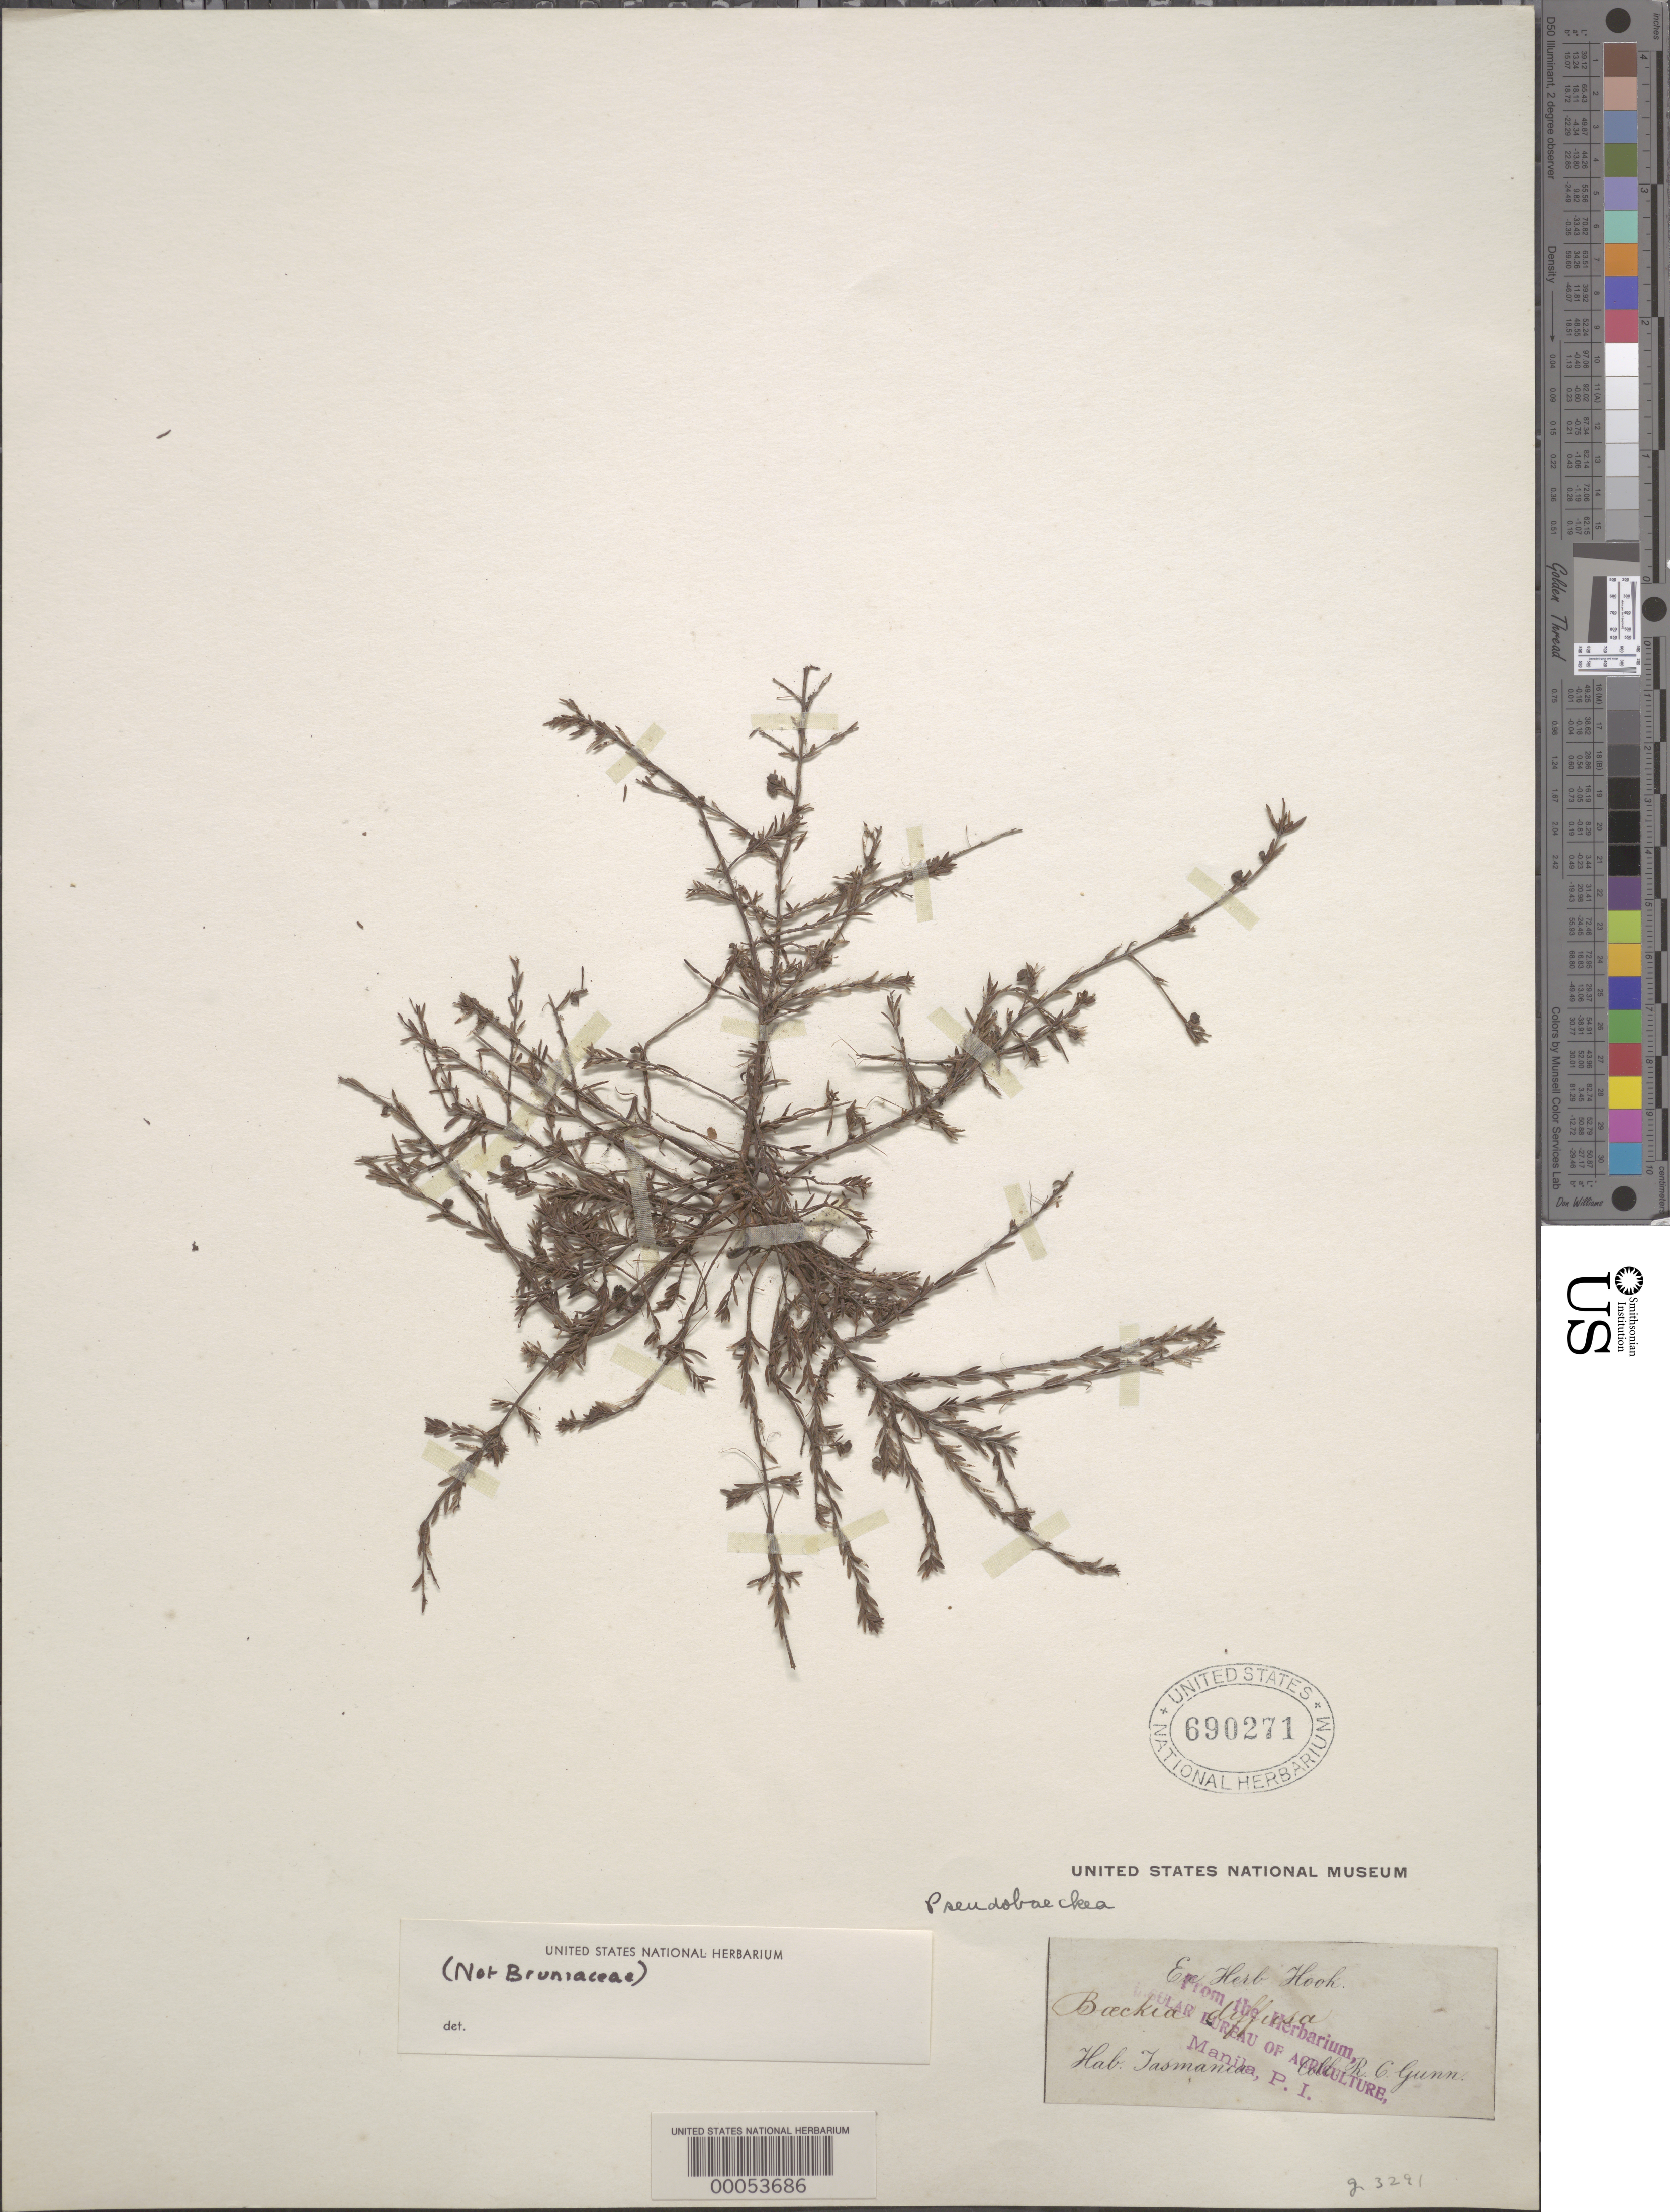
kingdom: Plantae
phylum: Tracheophyta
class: Magnoliopsida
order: Myrtales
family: Myrtaceae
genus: Euryomyrtus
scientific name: Euryomyrtus ramosissima subsp. prostrata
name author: (Hook. f.) Trudgen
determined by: Strong, Mark T., (BOT), Smithsonian Institution - National Museum of Natural History (UNITED STATES)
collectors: R. Gunn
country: Australia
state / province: Tasmania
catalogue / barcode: US 690271